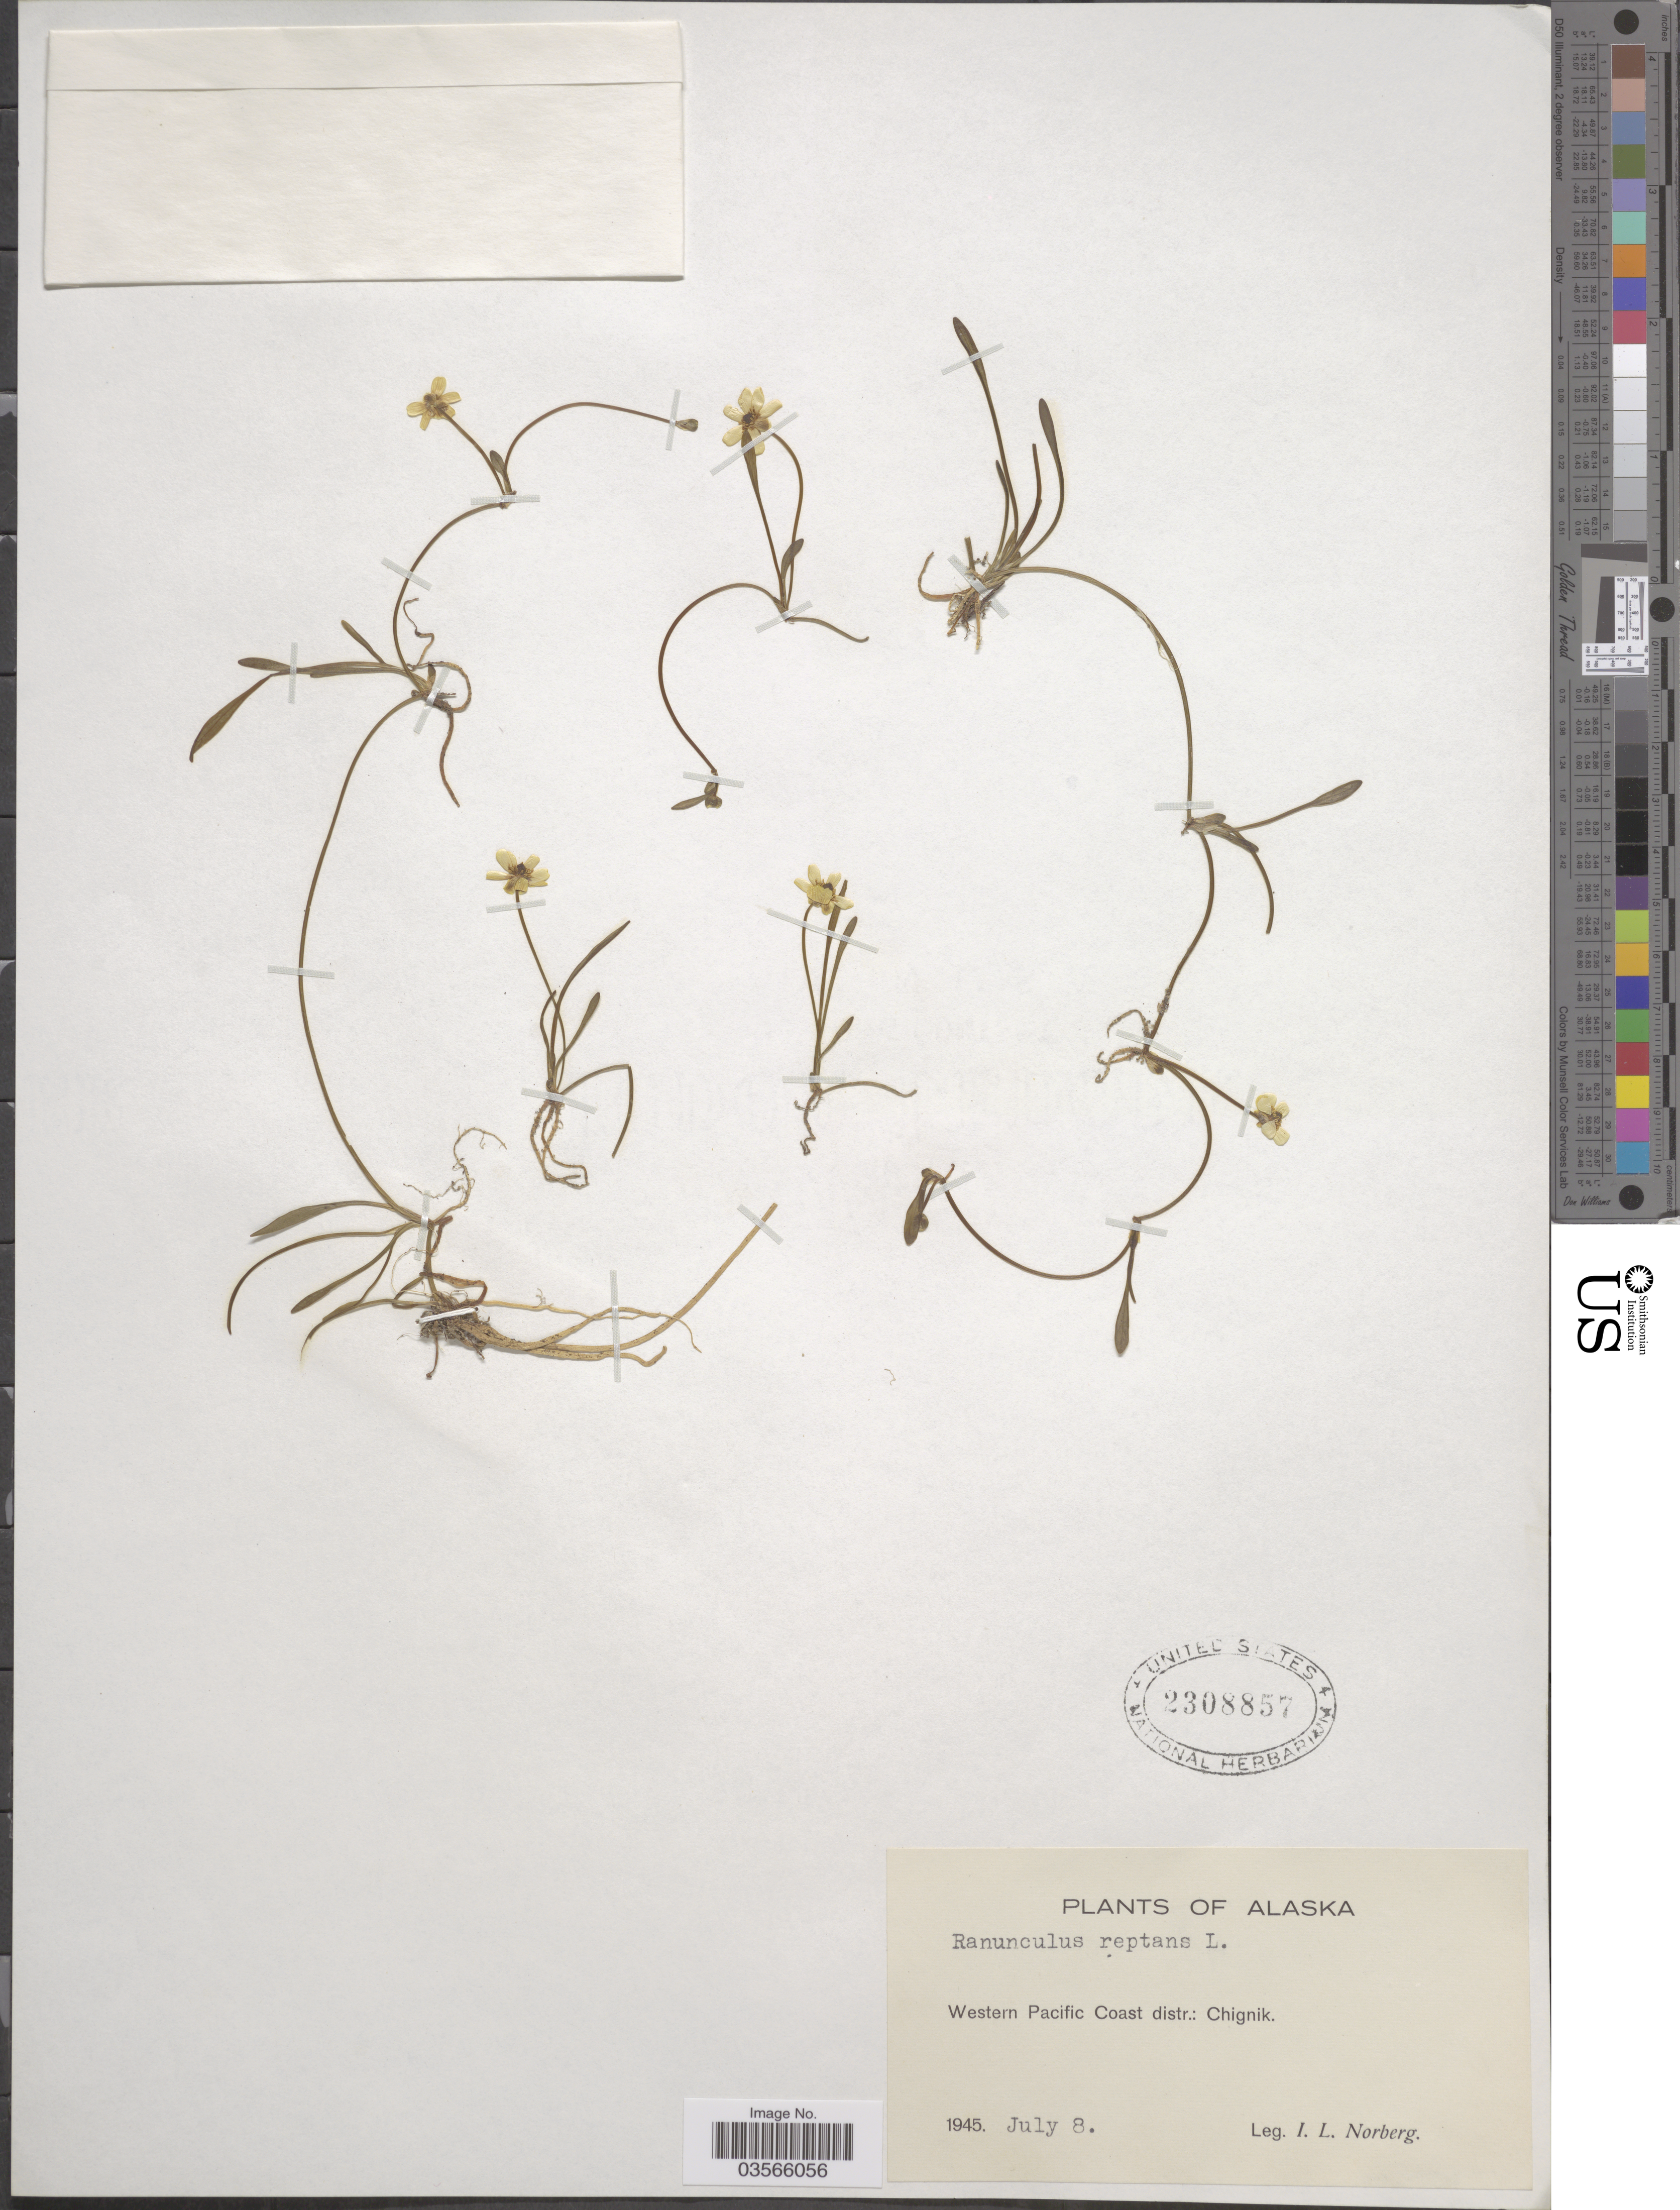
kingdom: Plantae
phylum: Tracheophyta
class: Magnoliopsida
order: Ranunculales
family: Ranunculaceae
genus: Ranunculus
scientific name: Ranunculus flammula var. filiformis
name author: (Michx.) Hook.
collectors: I. Norberg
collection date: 1945-07-08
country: United States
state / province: Alaska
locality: Western Pacific Coast distr.: Chignik.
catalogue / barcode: US 2308857